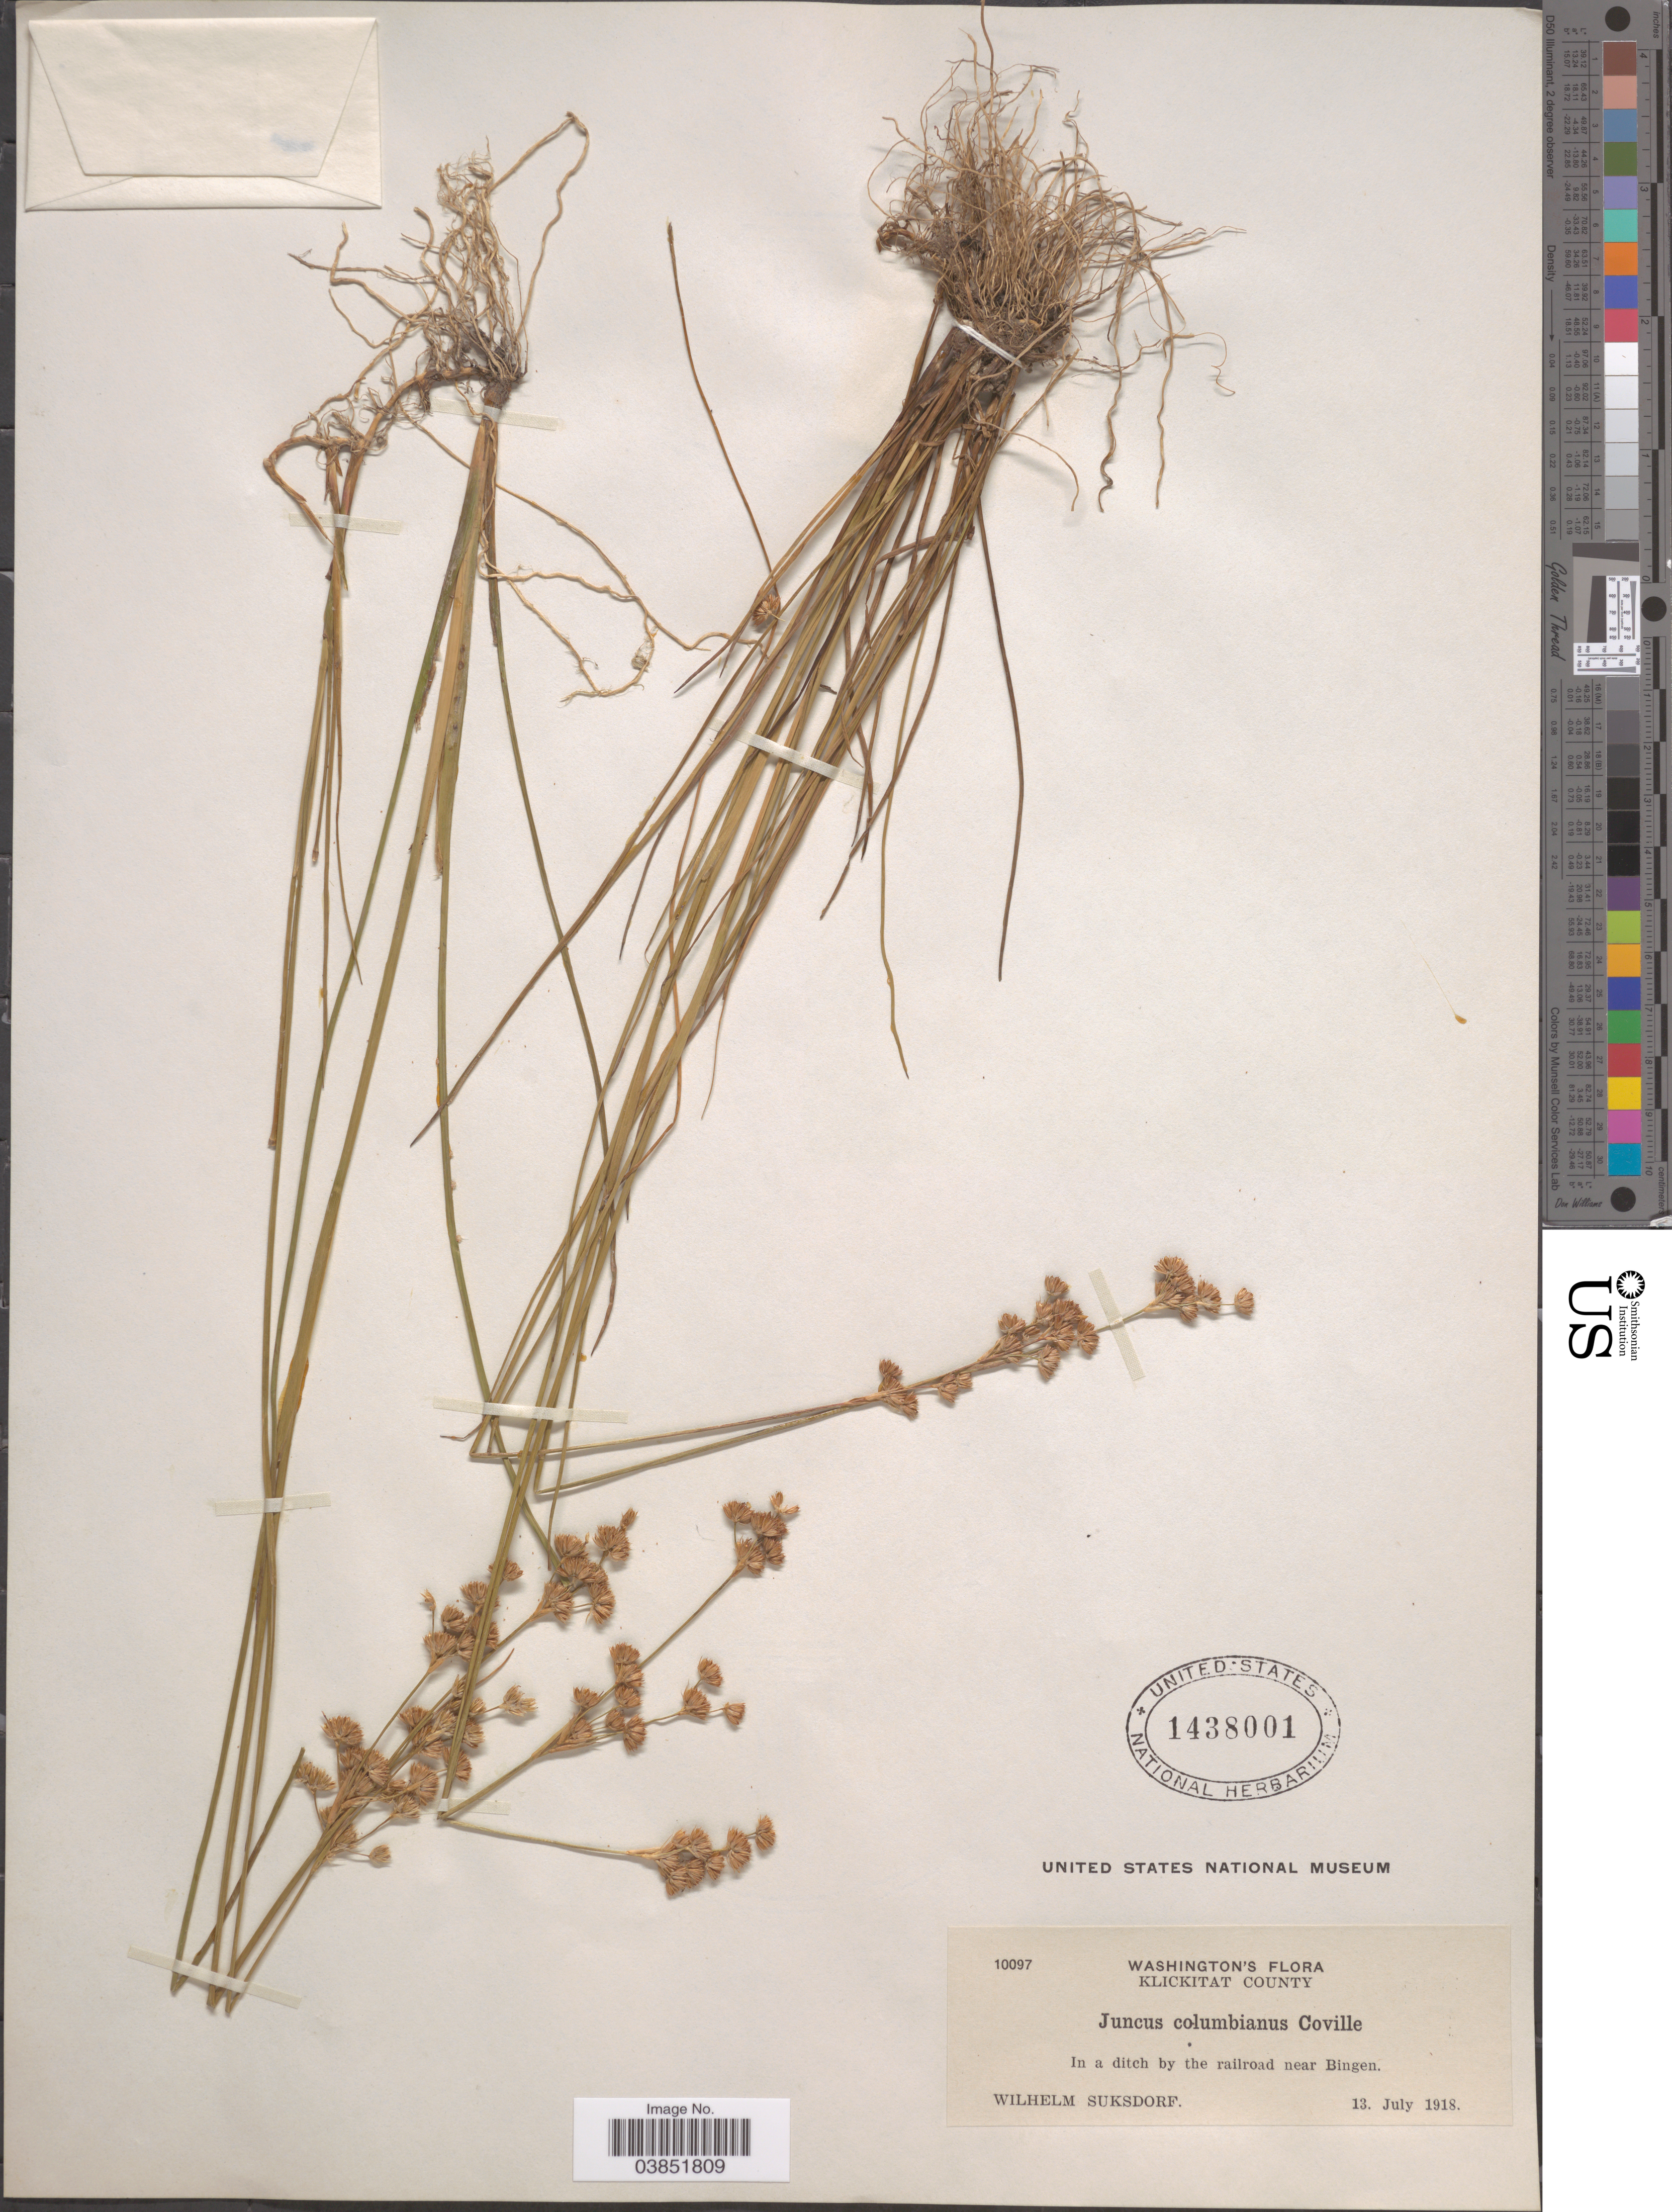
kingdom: Plantae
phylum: Tracheophyta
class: Liliopsida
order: Poales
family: Juncaceae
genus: Juncus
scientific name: Juncus columbianus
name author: Coville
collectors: W. N. Suksdorf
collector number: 10097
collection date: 1918-07-13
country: United States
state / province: Washington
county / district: Klickitat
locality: Klickitat County. In a ditch by the railroad near Bingen.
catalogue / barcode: US 1438001